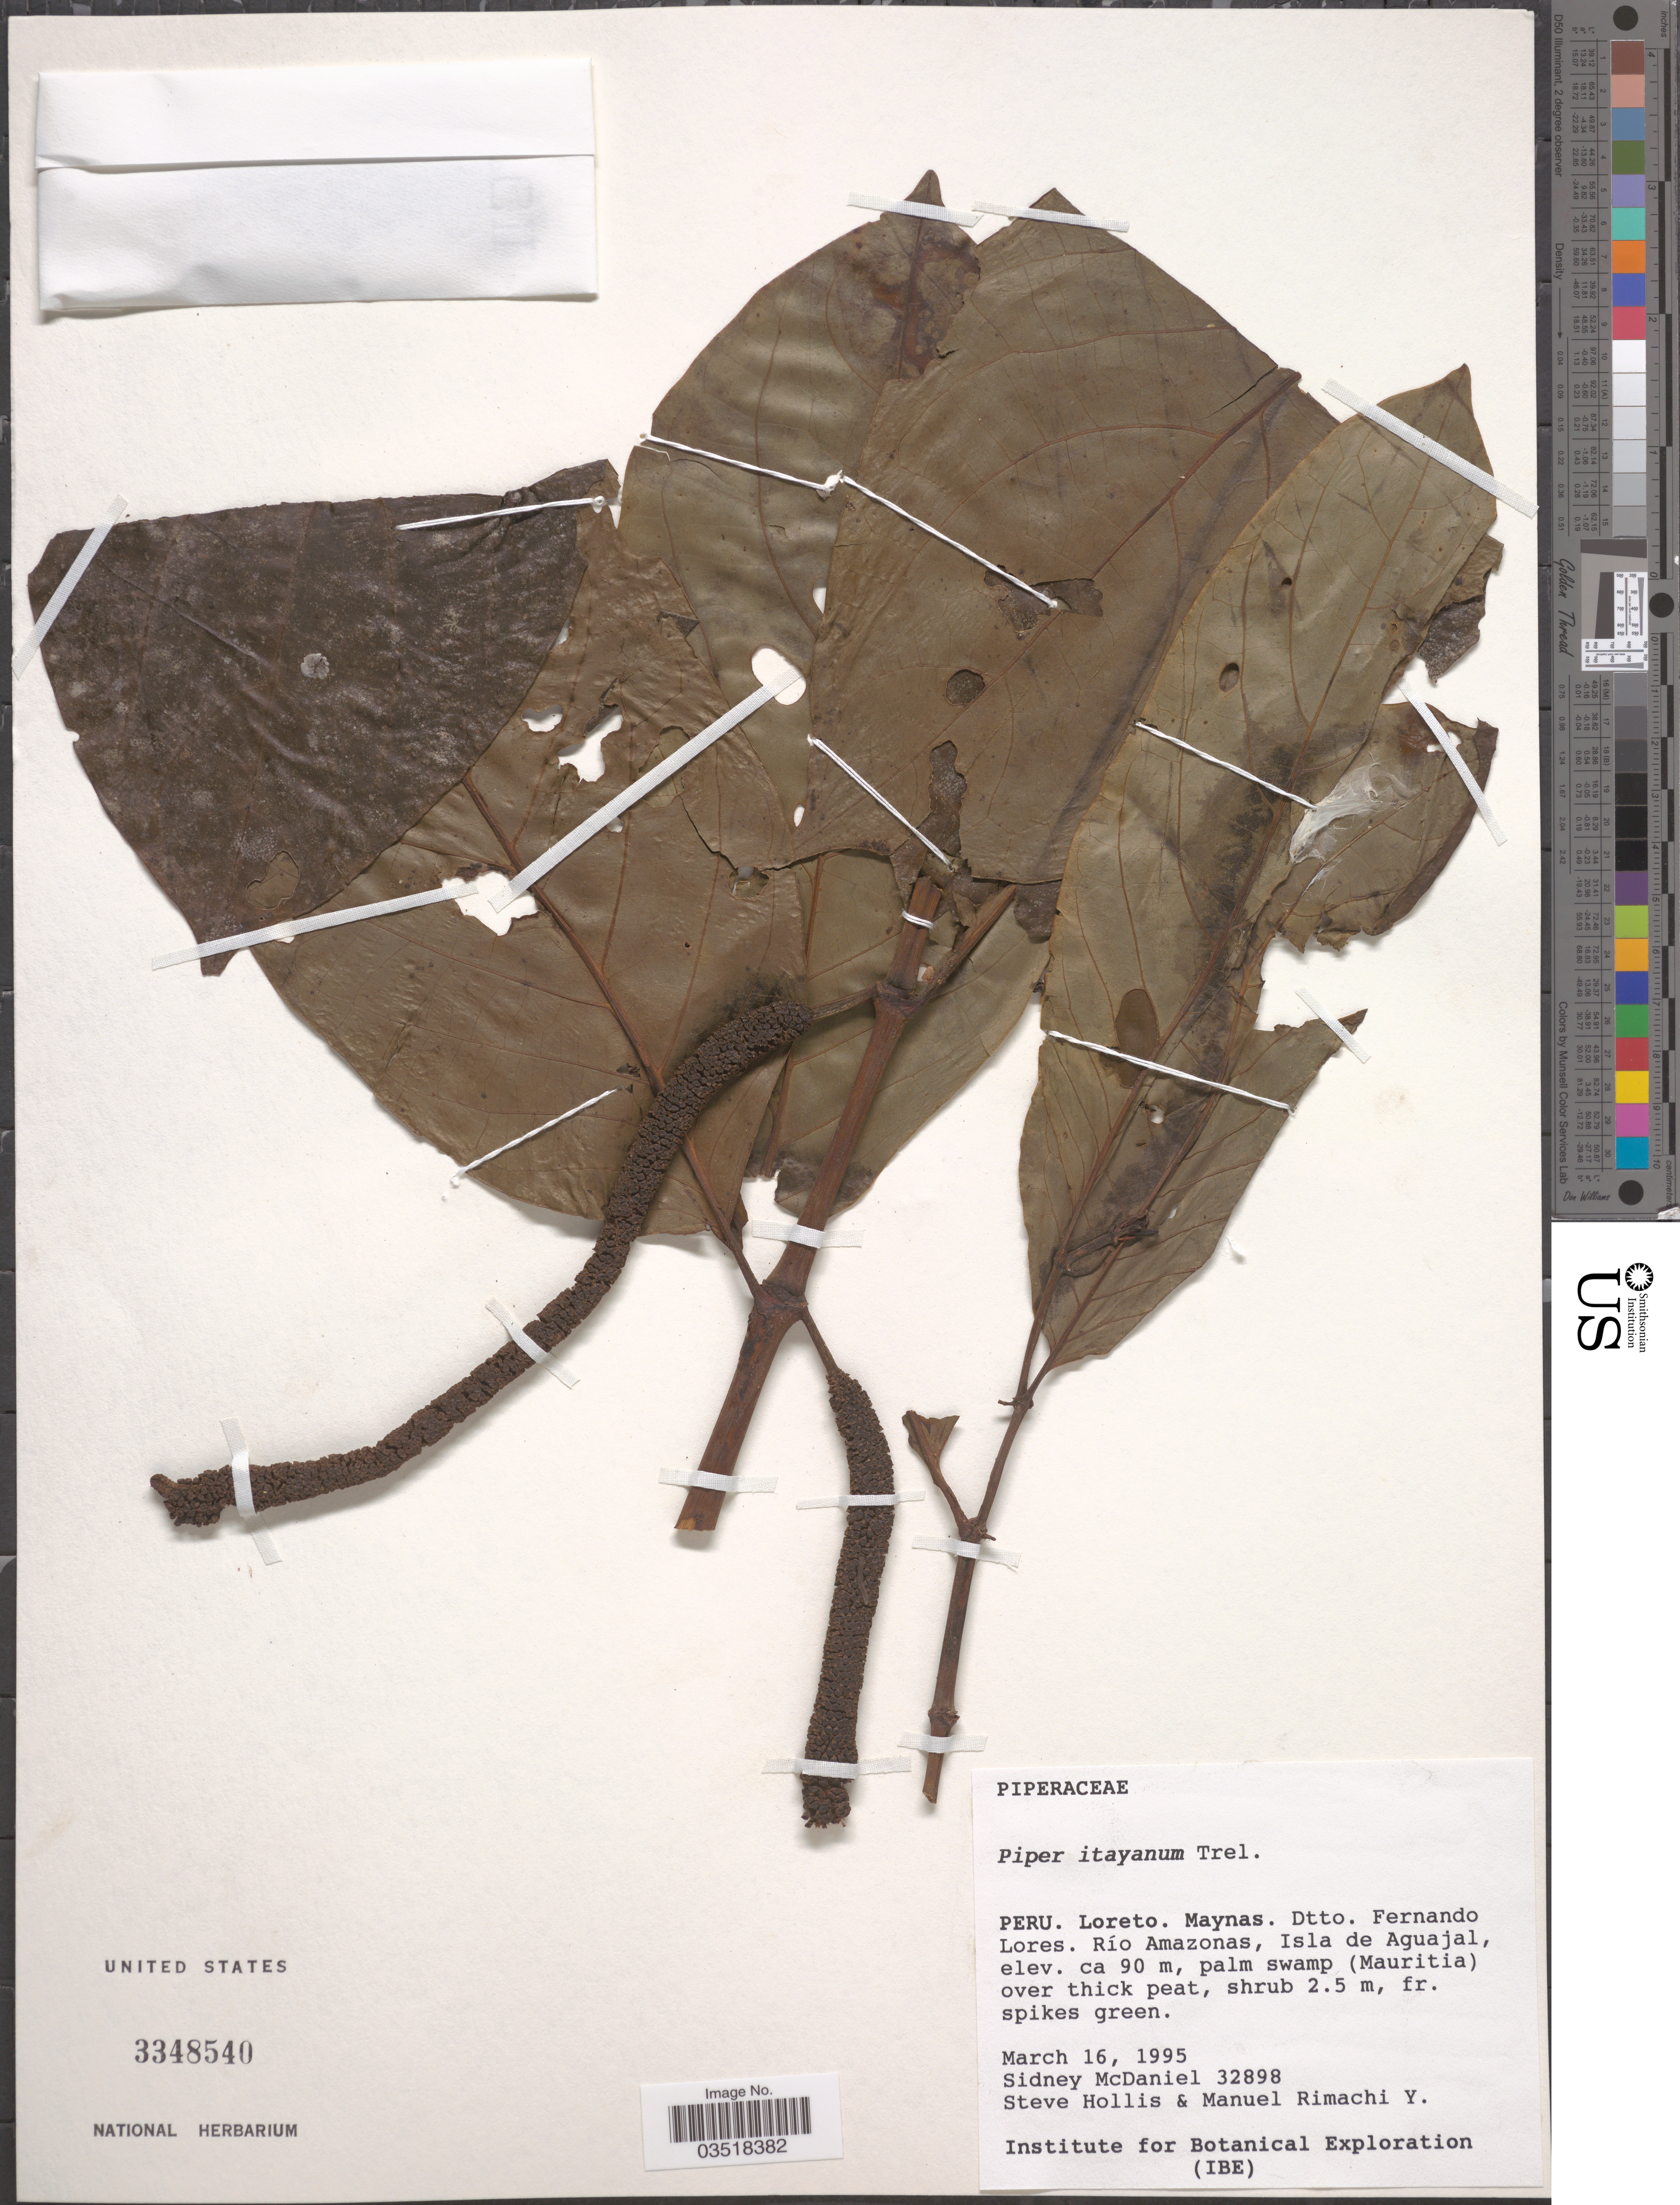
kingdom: Plantae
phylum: Tracheophyta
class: Magnoliopsida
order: Piperales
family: Piperaceae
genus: Piper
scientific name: Piper itayanum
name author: Trel.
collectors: S. McDaniel, S. Hollis & M. Rimachi Y.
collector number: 32898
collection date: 1995-03-16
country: Peru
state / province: Loreto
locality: Maynas. Dtto. Fernando Lores. Río Amazonas, Isla de Aguajal.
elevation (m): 90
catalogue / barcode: US 3348540